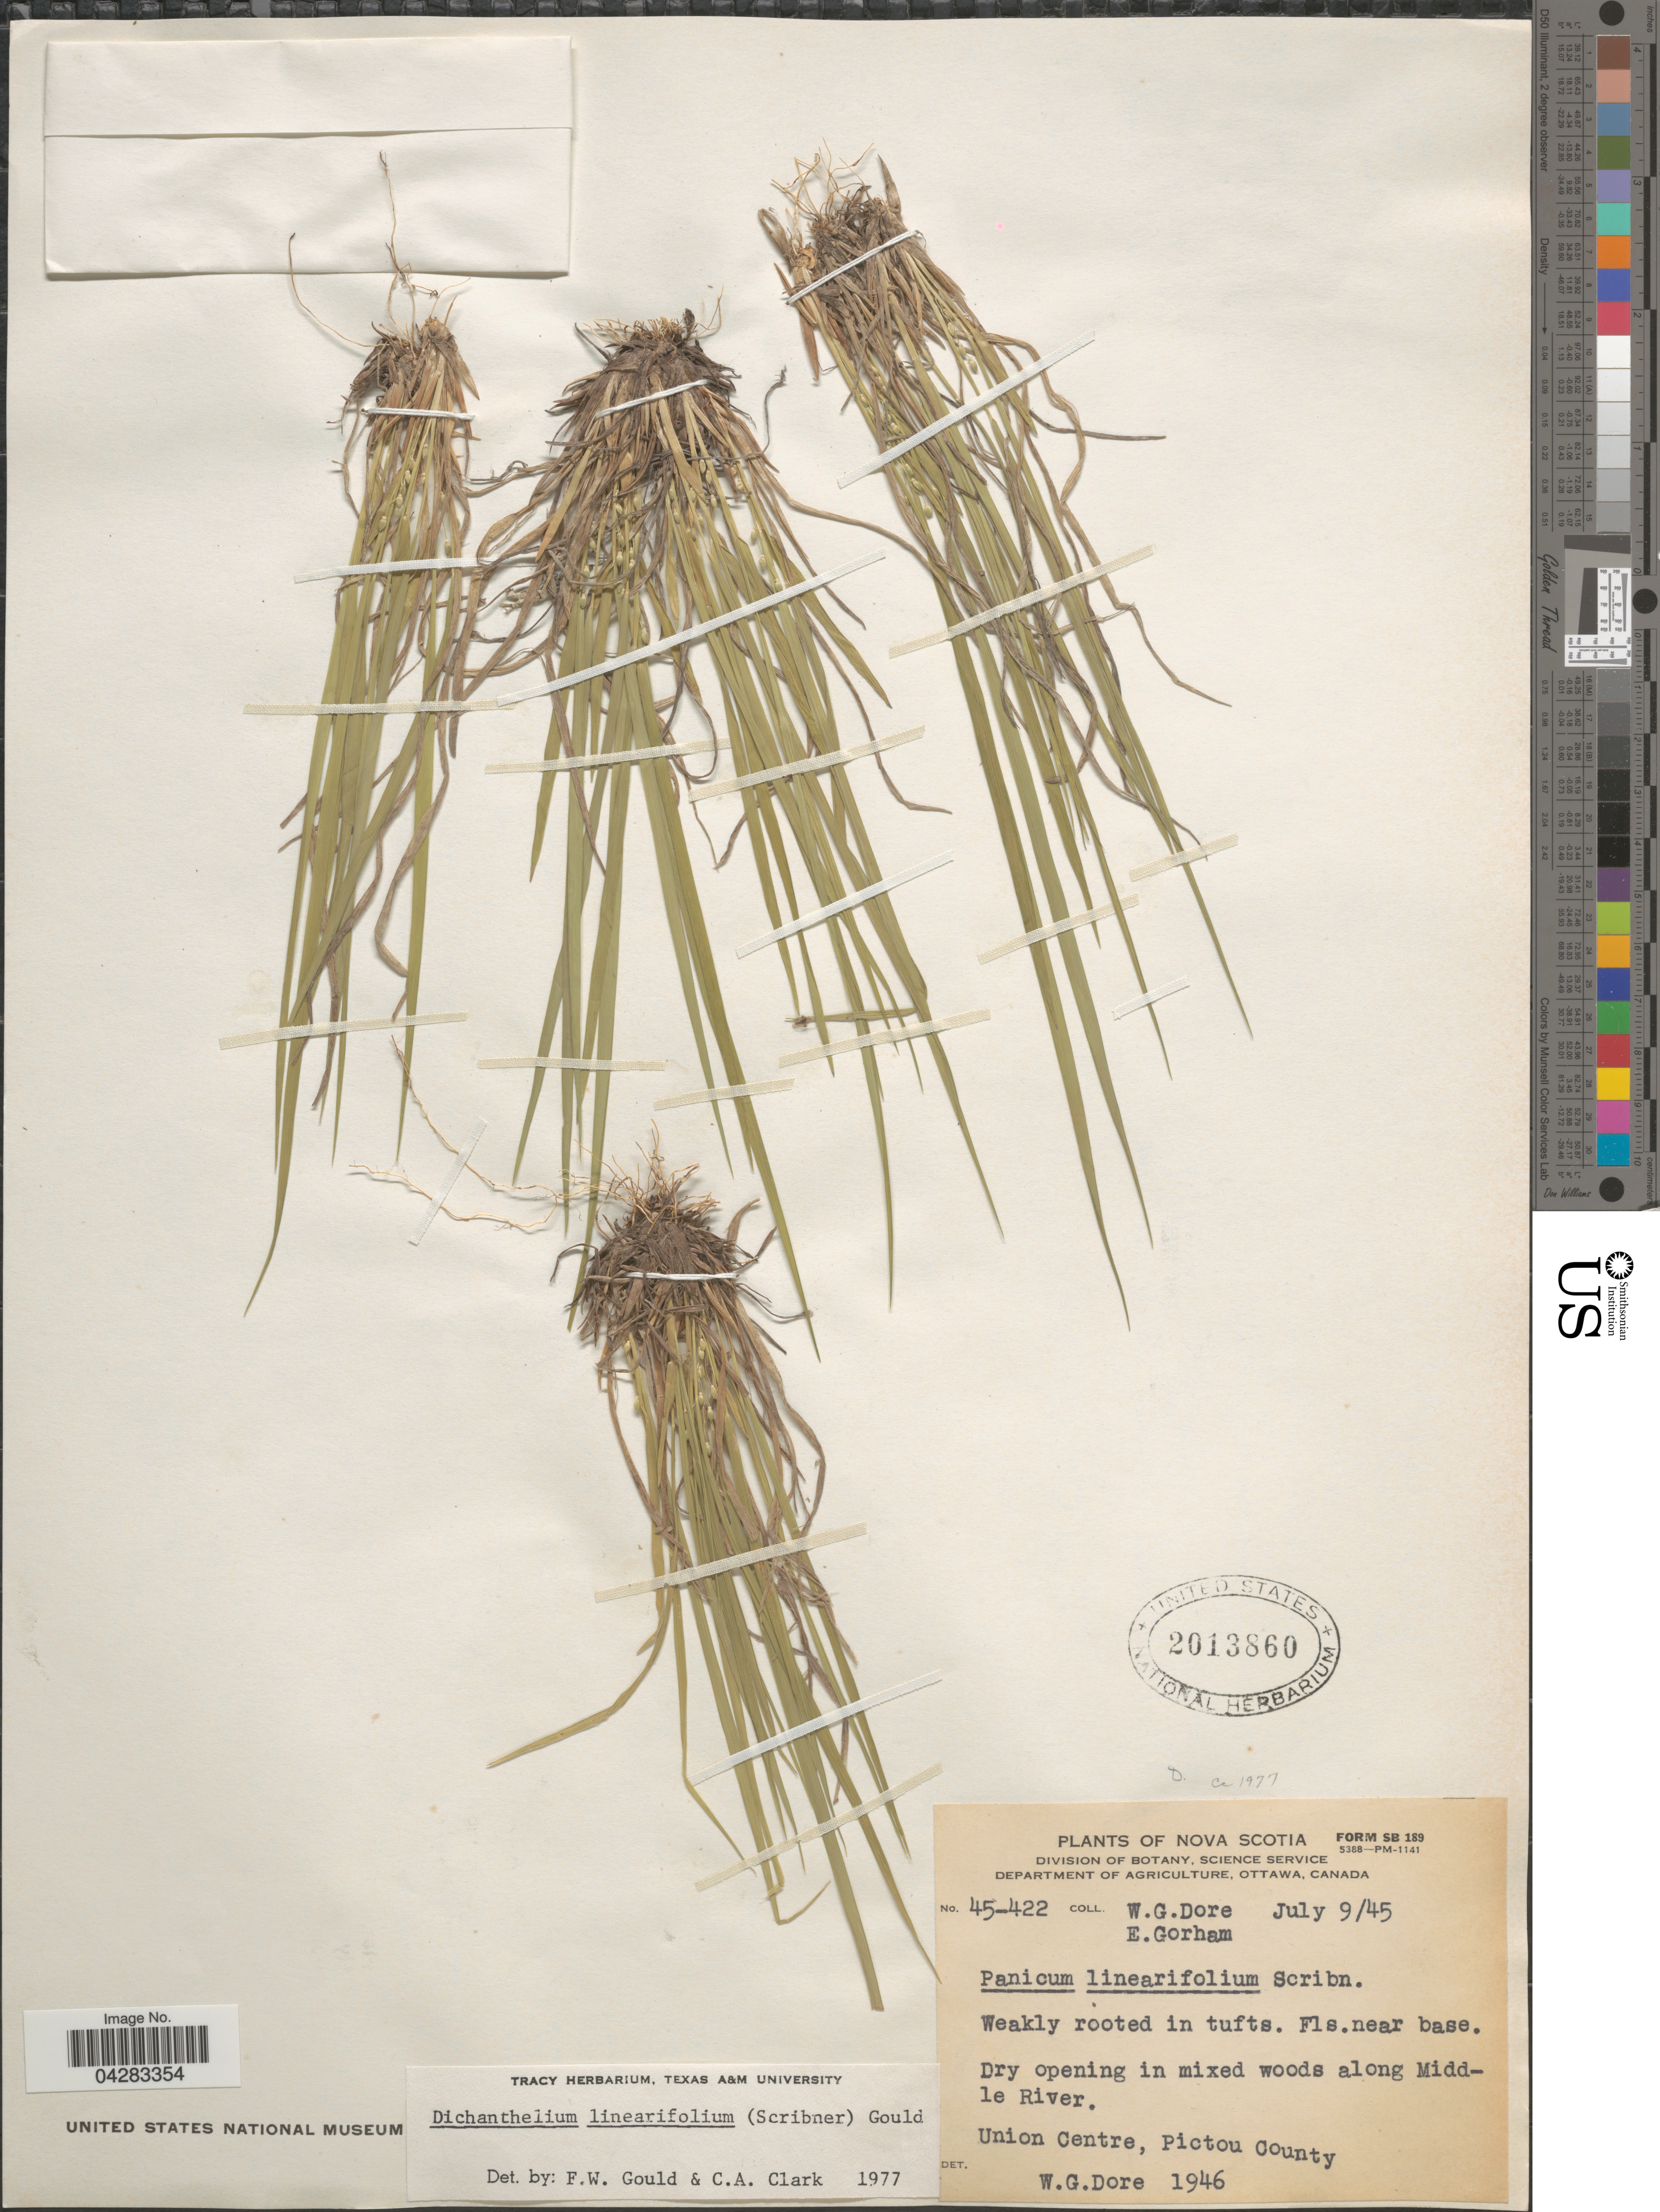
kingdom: Plantae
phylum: Tracheophyta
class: Liliopsida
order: Poales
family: Poaceae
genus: Dichanthelium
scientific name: Dichanthelium linearifolium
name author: (Scribn.) Gould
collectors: W. Dore & E. Gorham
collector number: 45-422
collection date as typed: Transcribed d/m/y: 9/7/45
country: Canada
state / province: Nova Scotia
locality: Fls. near base. Dry opening in mixed woods along Middle River. Union Centre, Pictou County.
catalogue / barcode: US 2013860